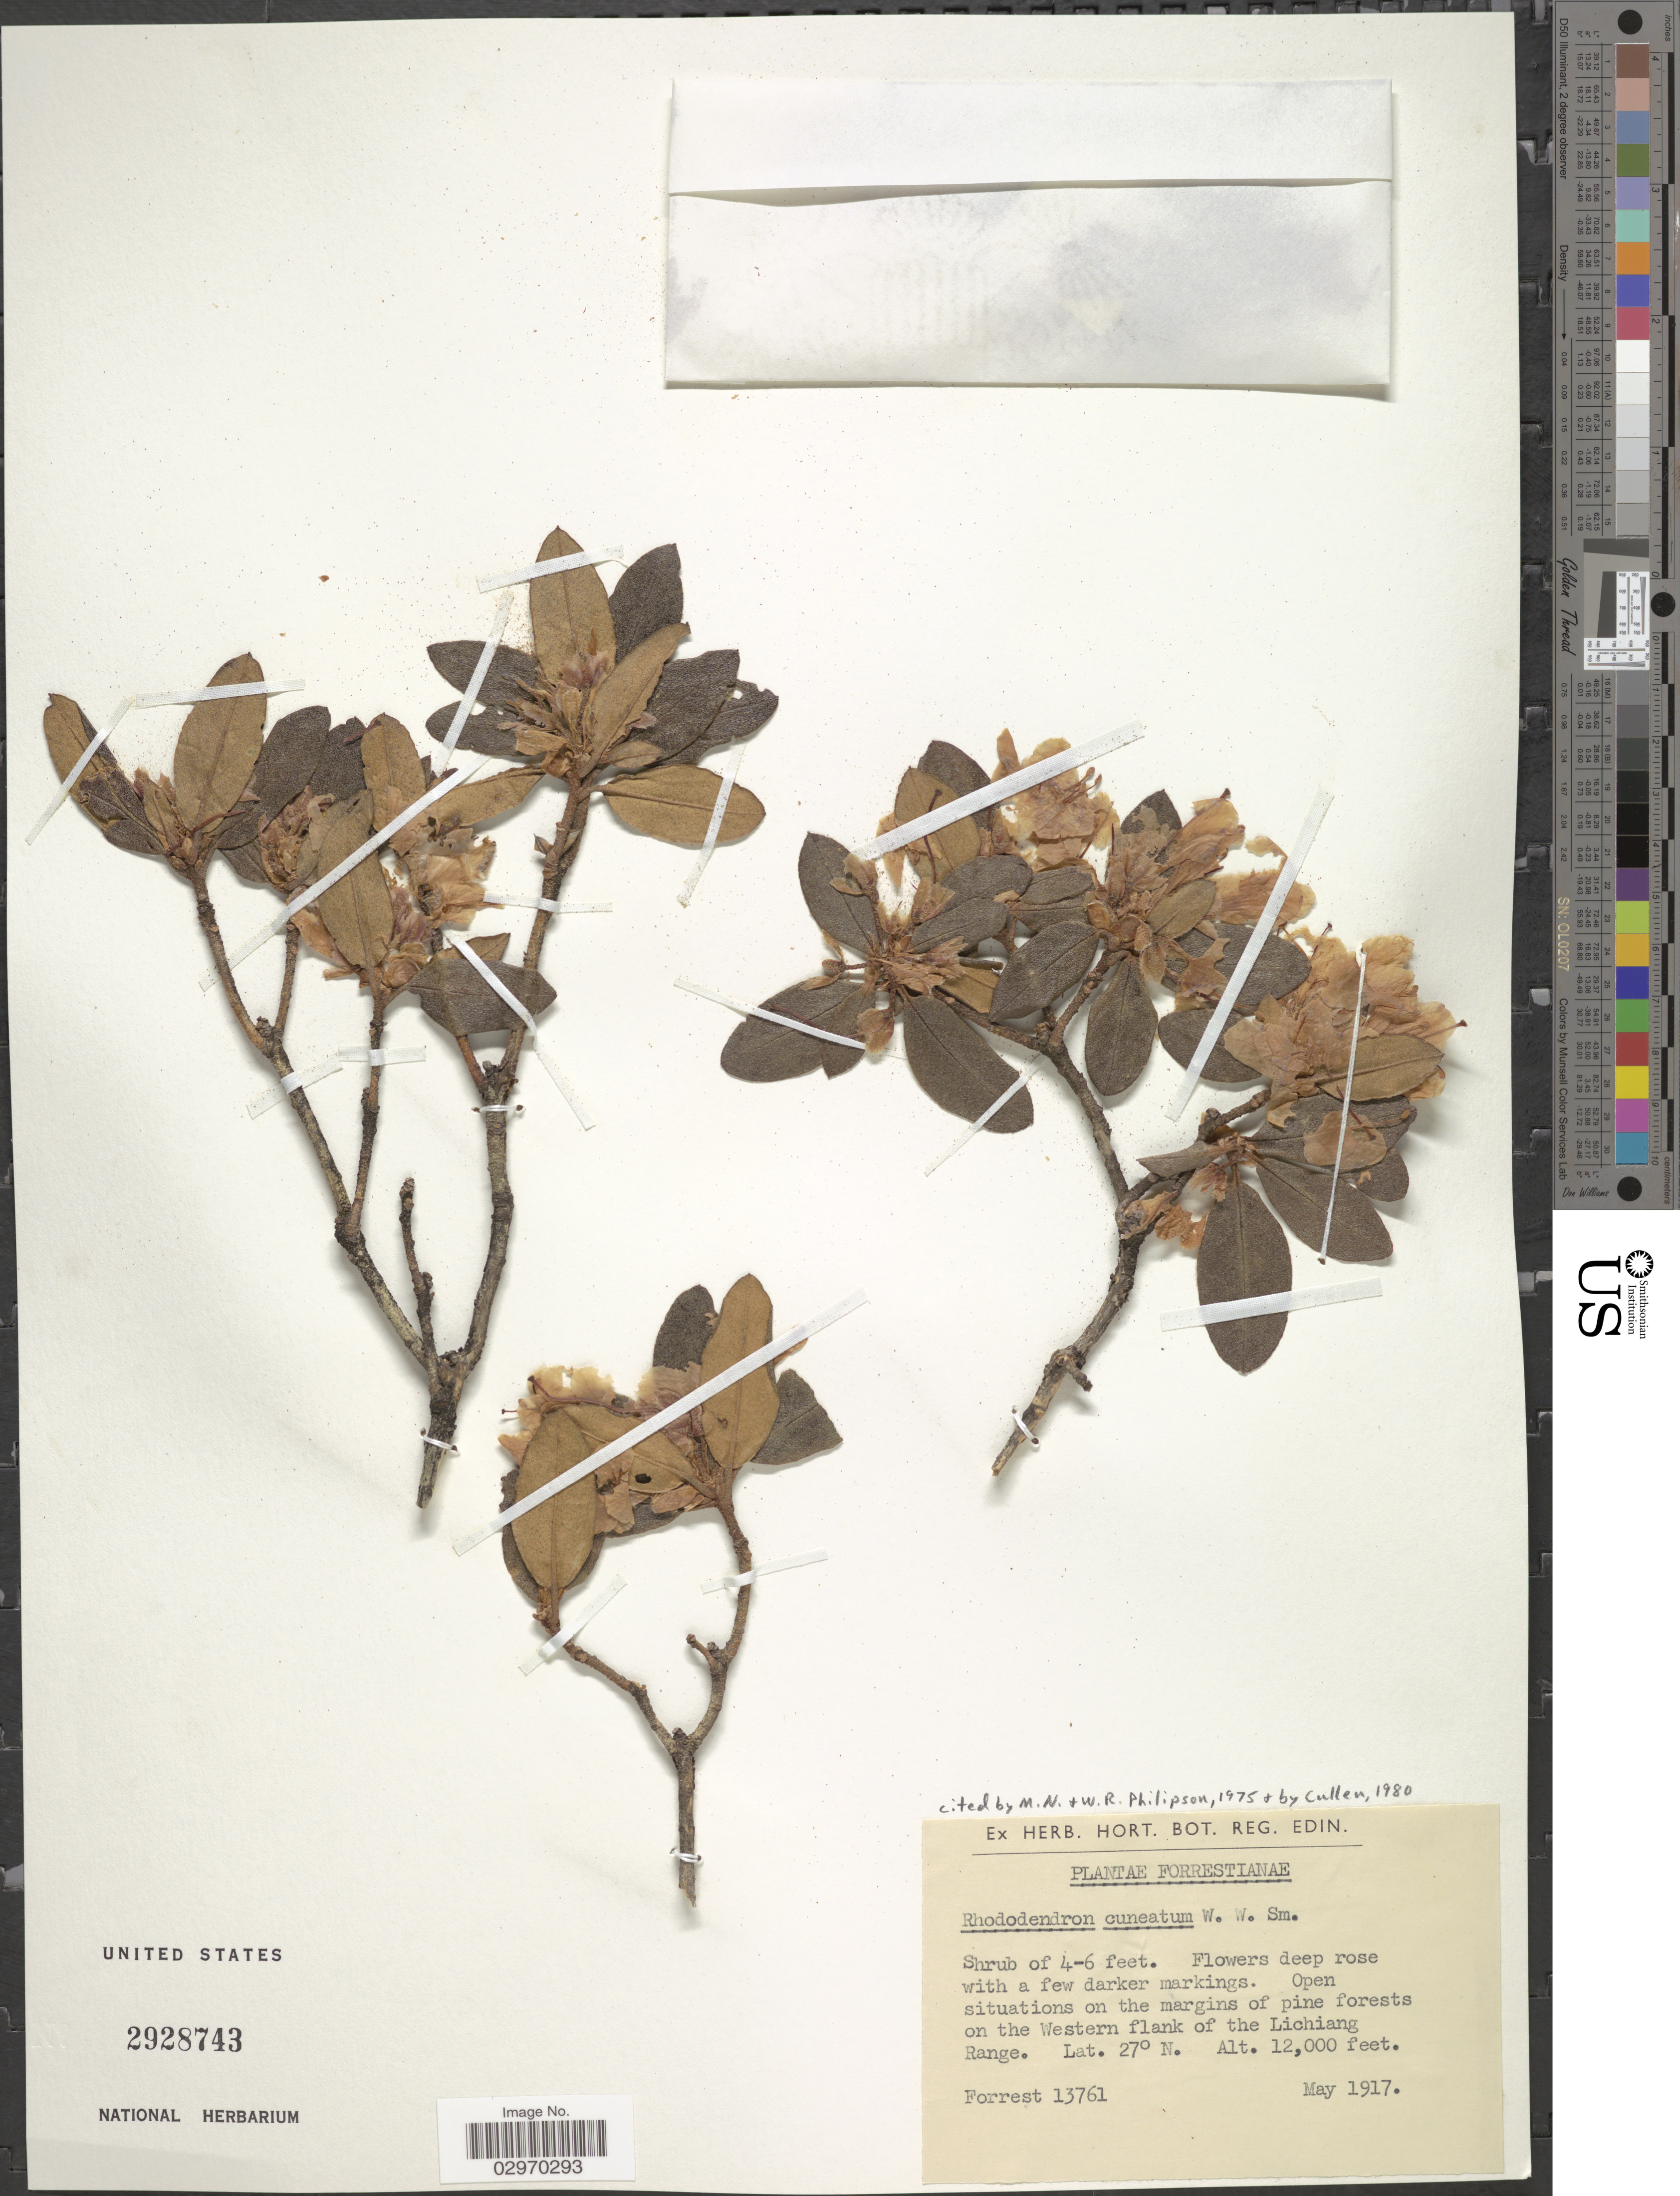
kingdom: Plantae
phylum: Tracheophyta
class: Magnoliopsida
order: Ericales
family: Ericaceae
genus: Rhododendron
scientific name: Rhododendron cuneatum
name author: W.W. Sm.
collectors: -. Forrest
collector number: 13761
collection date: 1917-05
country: China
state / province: Yunnan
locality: On the Westerns flank of the Lichiang Range.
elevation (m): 3658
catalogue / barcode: US 2928743